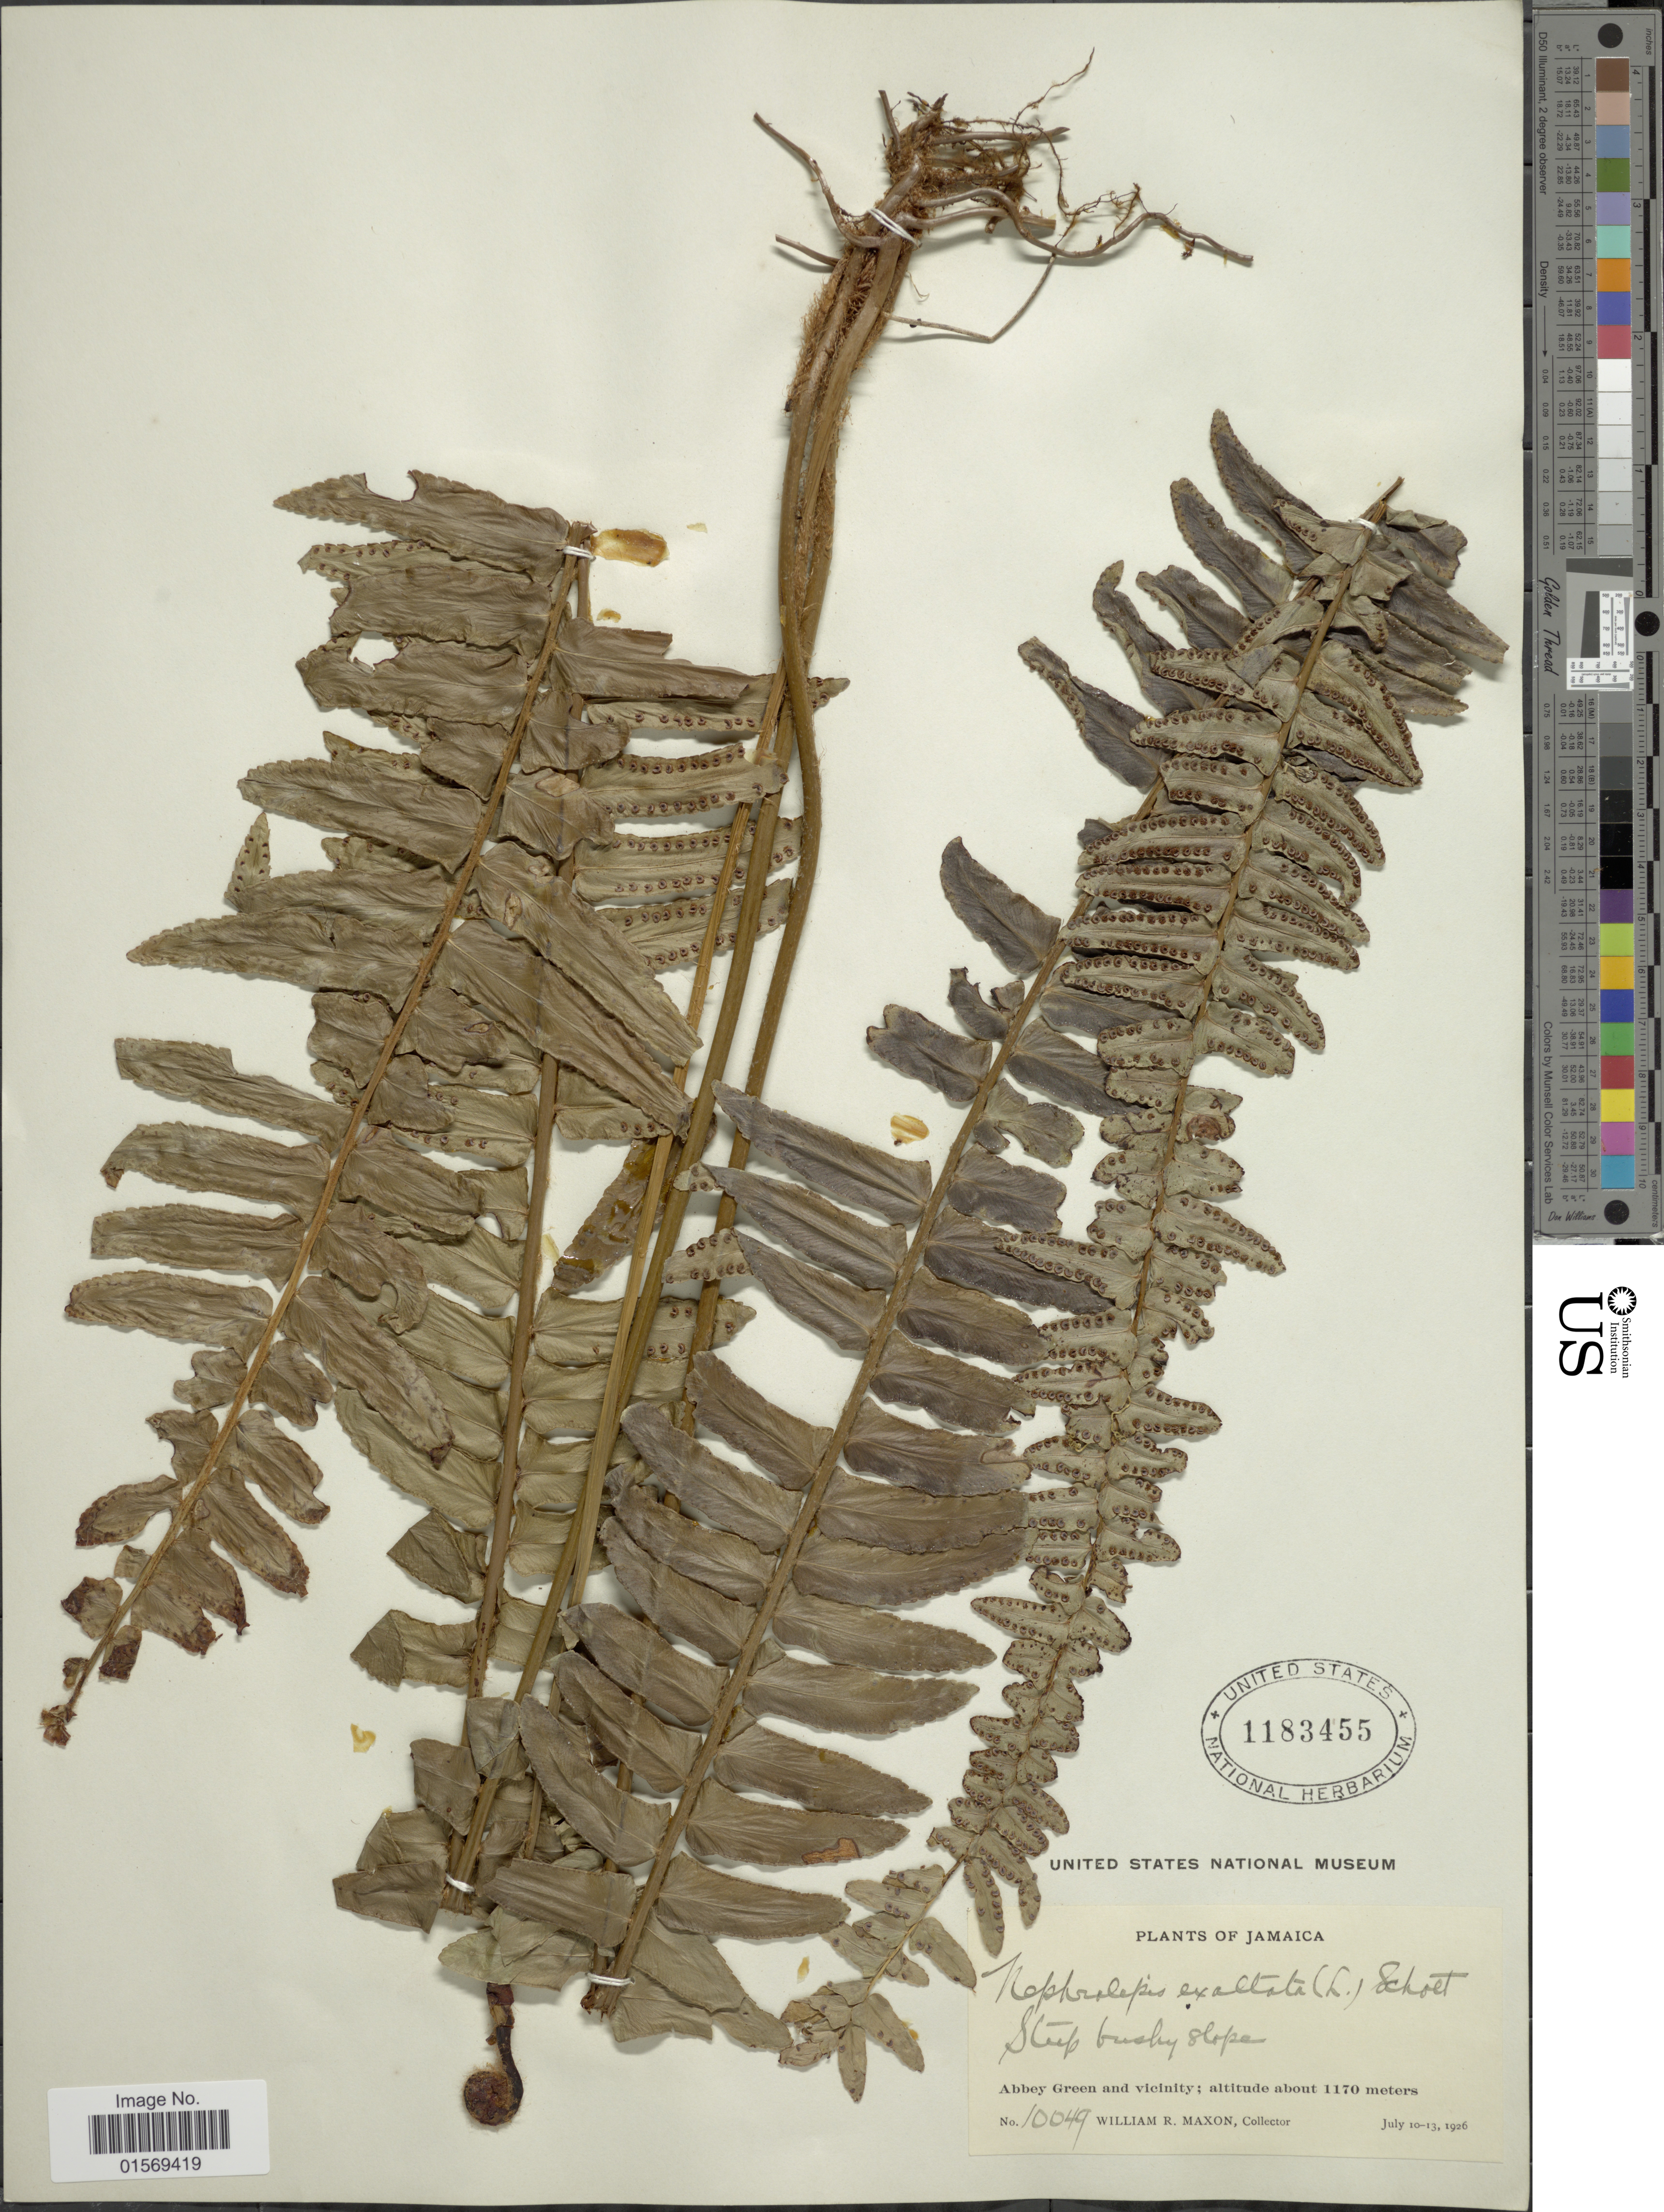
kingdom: Plantae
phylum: Tracheophyta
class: Polypodiopsida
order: Polypodiales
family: Nephrolepidaceae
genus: Nephrolepis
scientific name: Nephrolepis exaltata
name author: (L.) Schott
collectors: W. R. Maxon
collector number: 10049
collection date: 1926-07-10/1926-07-13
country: Jamaica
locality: Abbey Green and vicinity.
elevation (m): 1170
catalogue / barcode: US 1183455